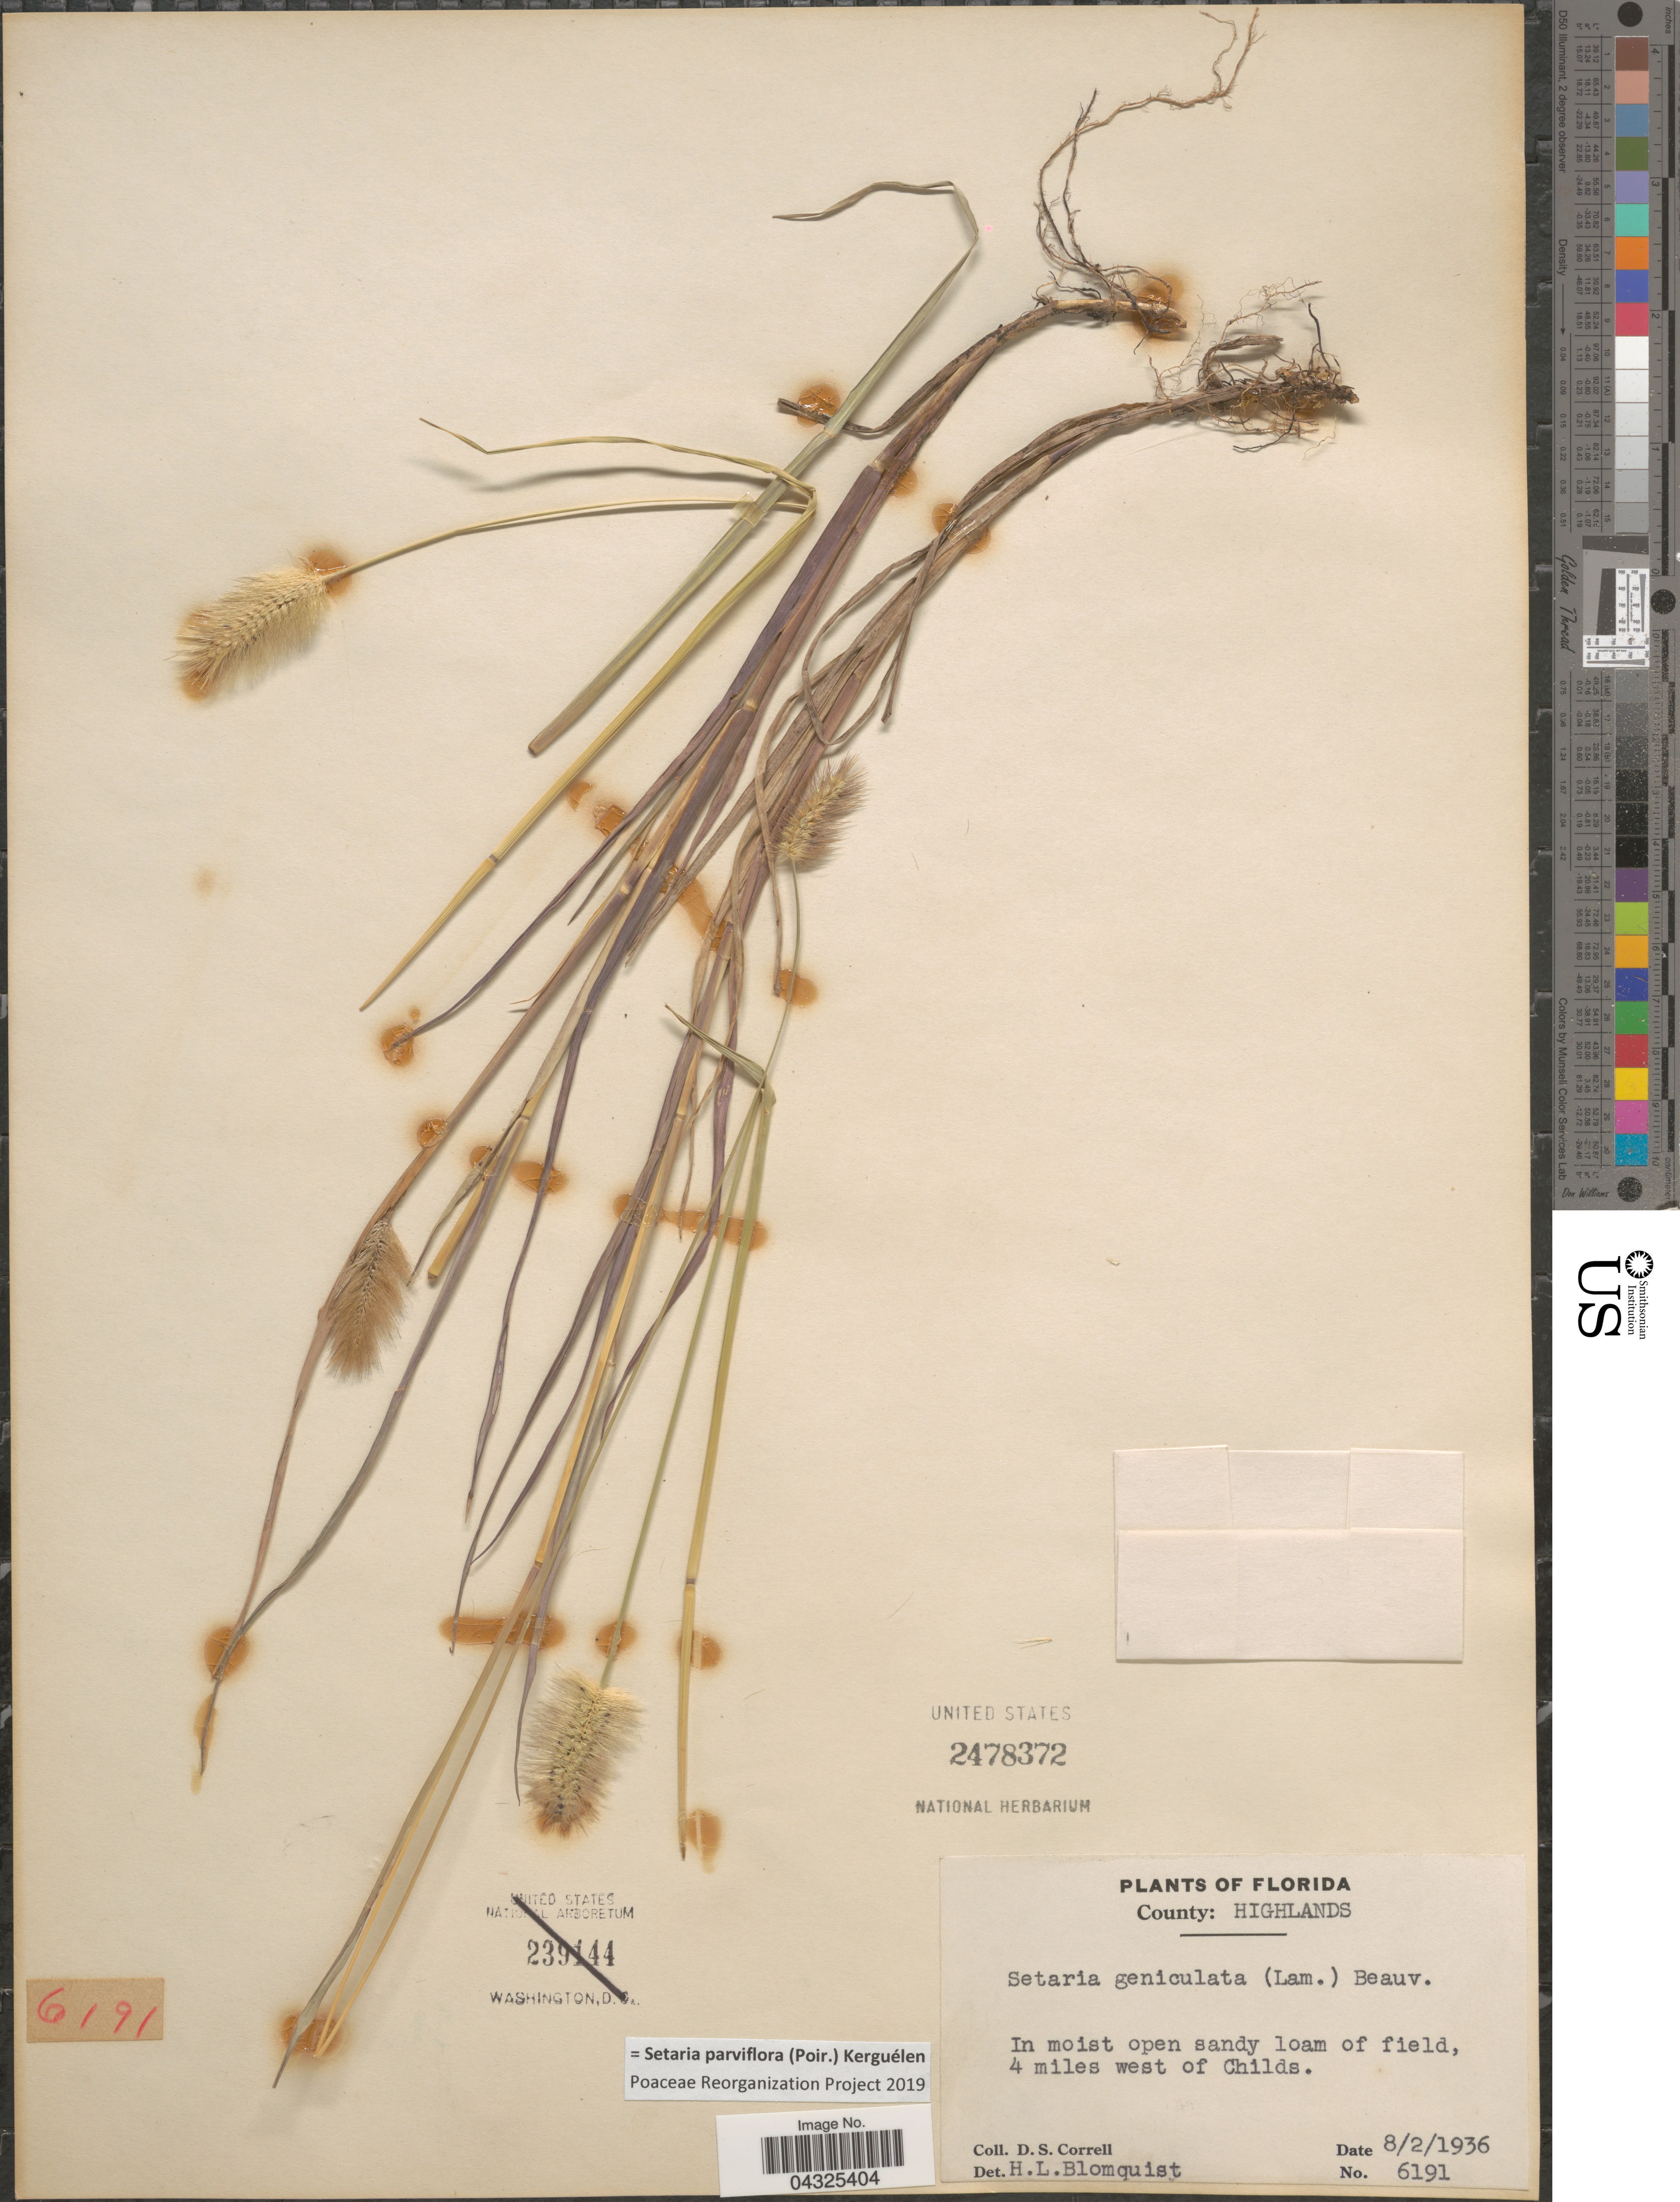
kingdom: Plantae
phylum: Tracheophyta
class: Liliopsida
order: Poales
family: Poaceae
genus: Setaria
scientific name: Setaria parviflora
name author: (Poir.) Kerguélen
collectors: D. S. Correll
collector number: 6191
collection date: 1936-08-02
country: United States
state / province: Florida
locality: County: Highlands. 4 miles west of Childs.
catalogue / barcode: US 2478372